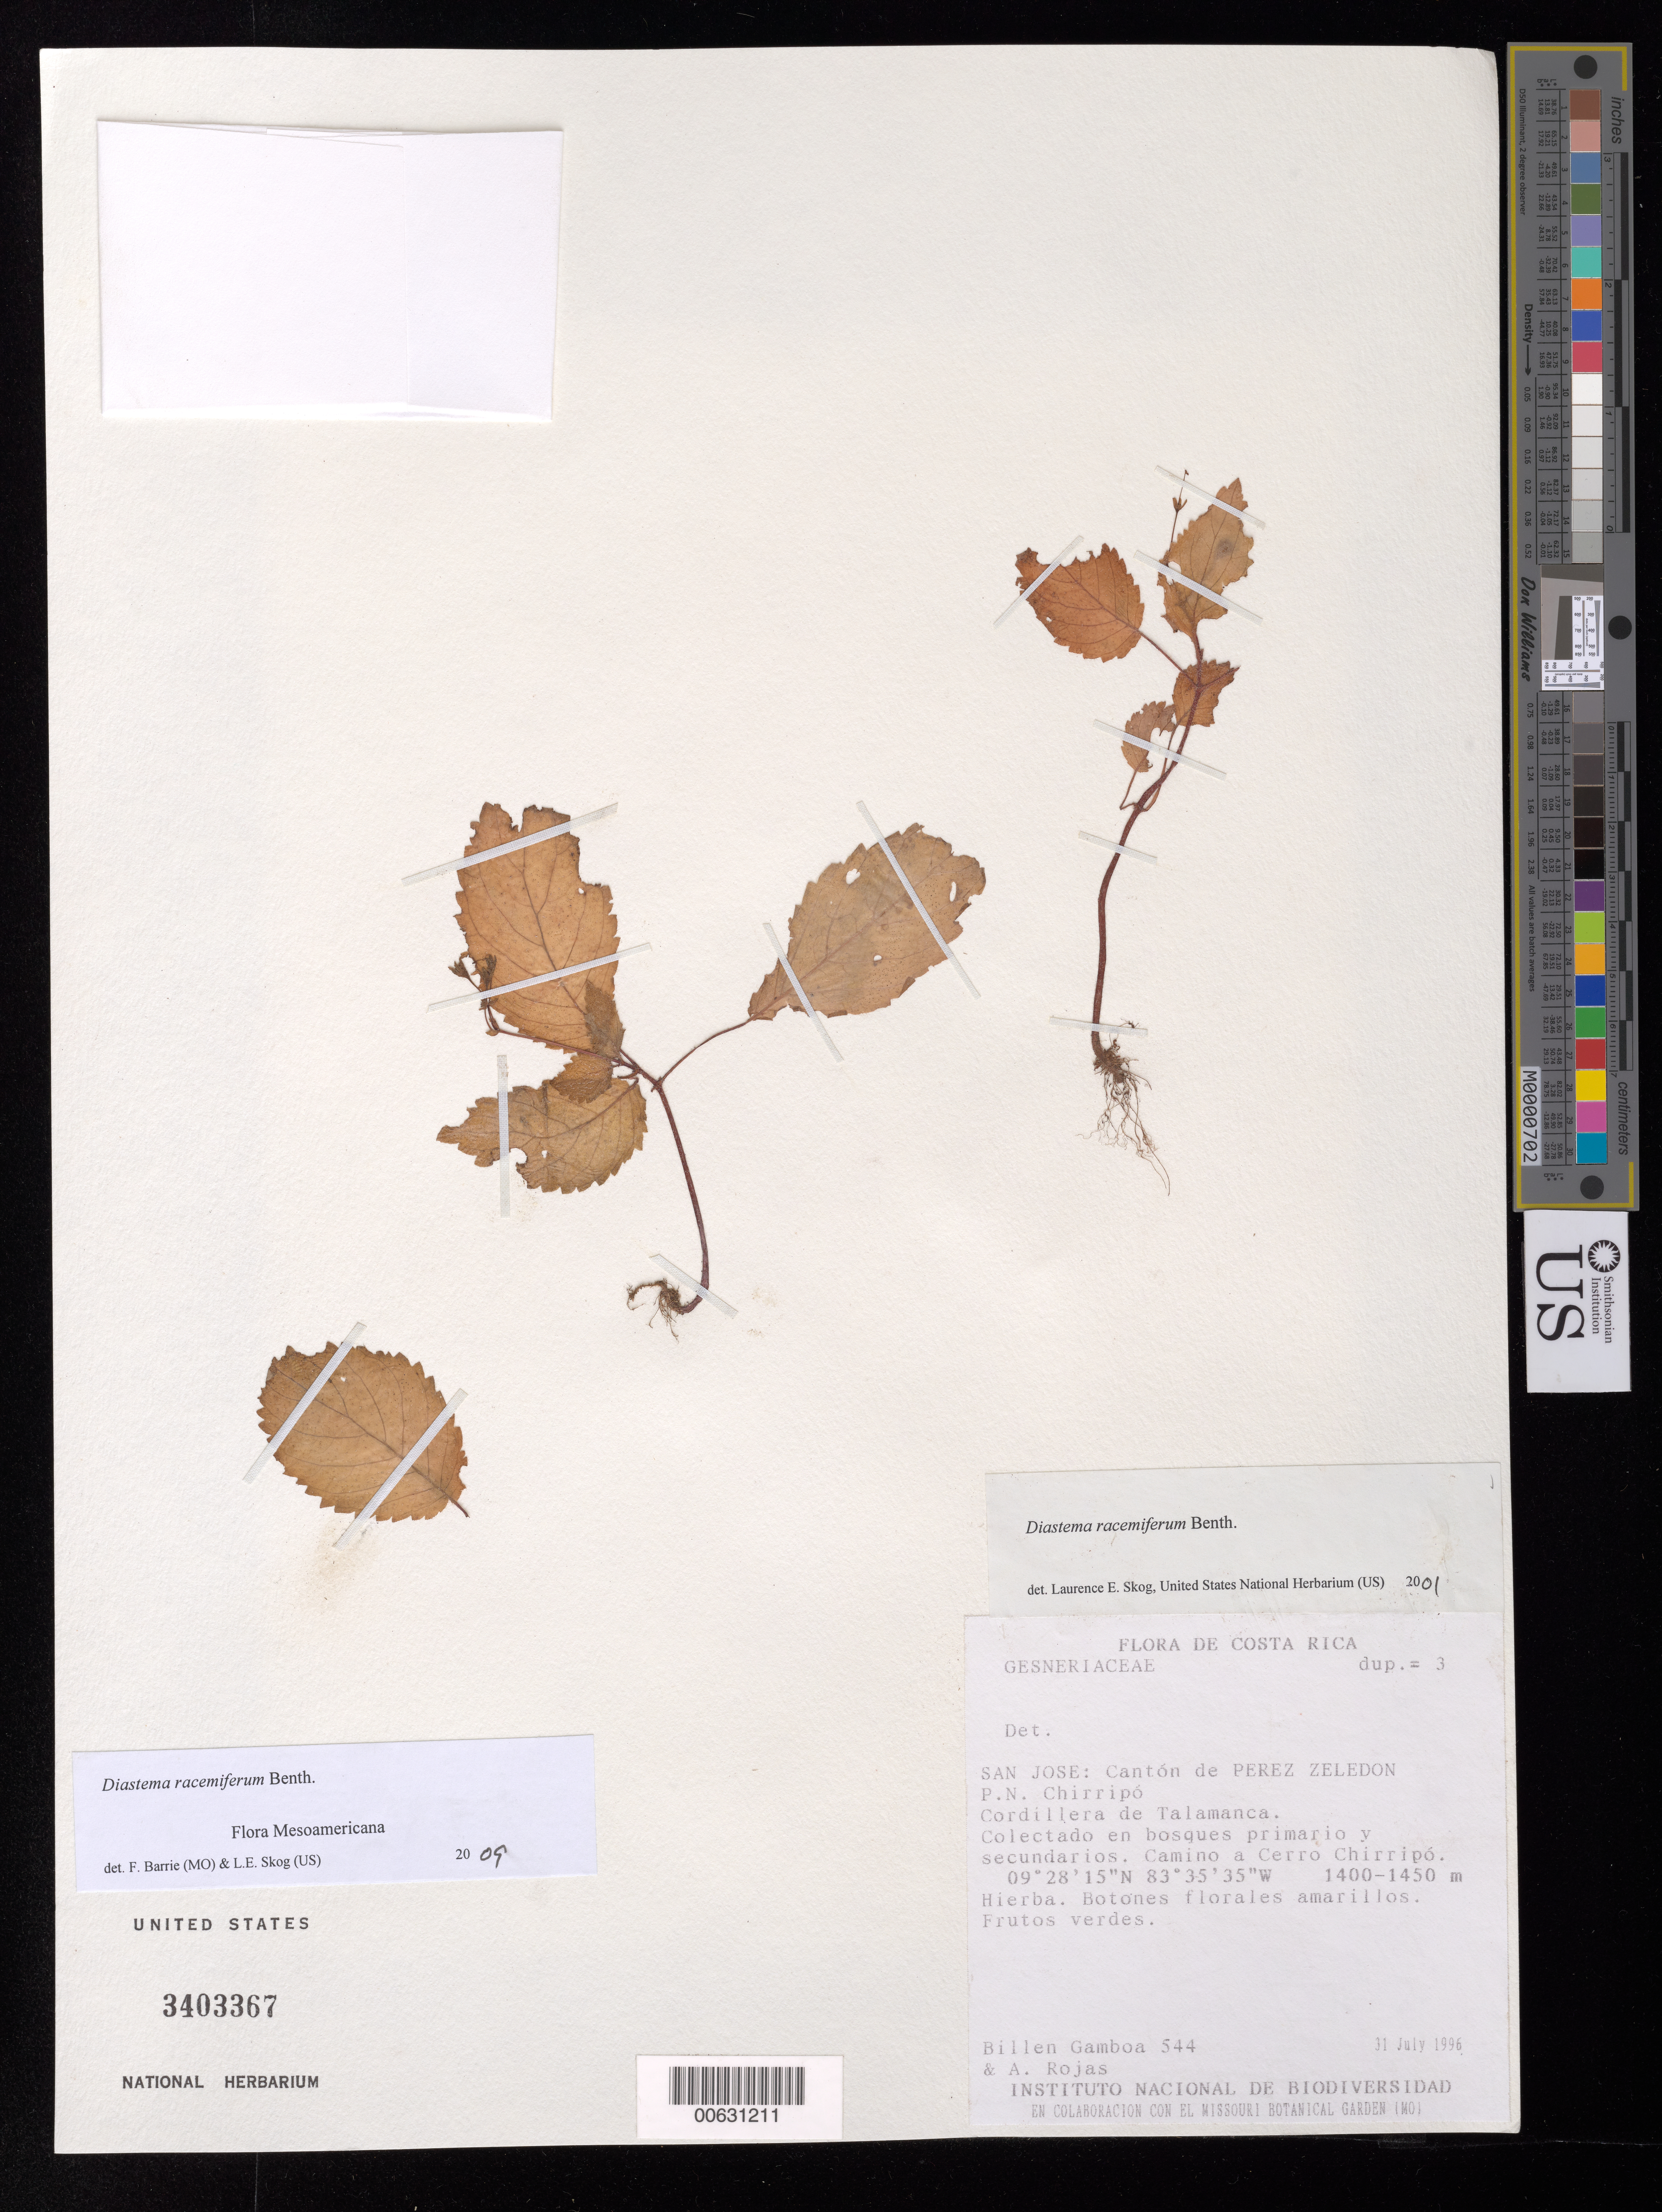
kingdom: Plantae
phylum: Tracheophyta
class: Magnoliopsida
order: Lamiales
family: Gesneriaceae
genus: Diastema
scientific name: Diastema racemiferum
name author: Benth.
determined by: Skog, Laurence E.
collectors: B. Gamboa R. & A. Rojas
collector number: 544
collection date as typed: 31 Jul 1996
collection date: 1996-07-31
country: Costa Rica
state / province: San José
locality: Cantón de Perez Zeledon, P.N. Chirripó, Cordillera de Talamanca, camino a Cerro Chirripó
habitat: Colectada en bosques primario y secundarios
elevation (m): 1400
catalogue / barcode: US 3403367